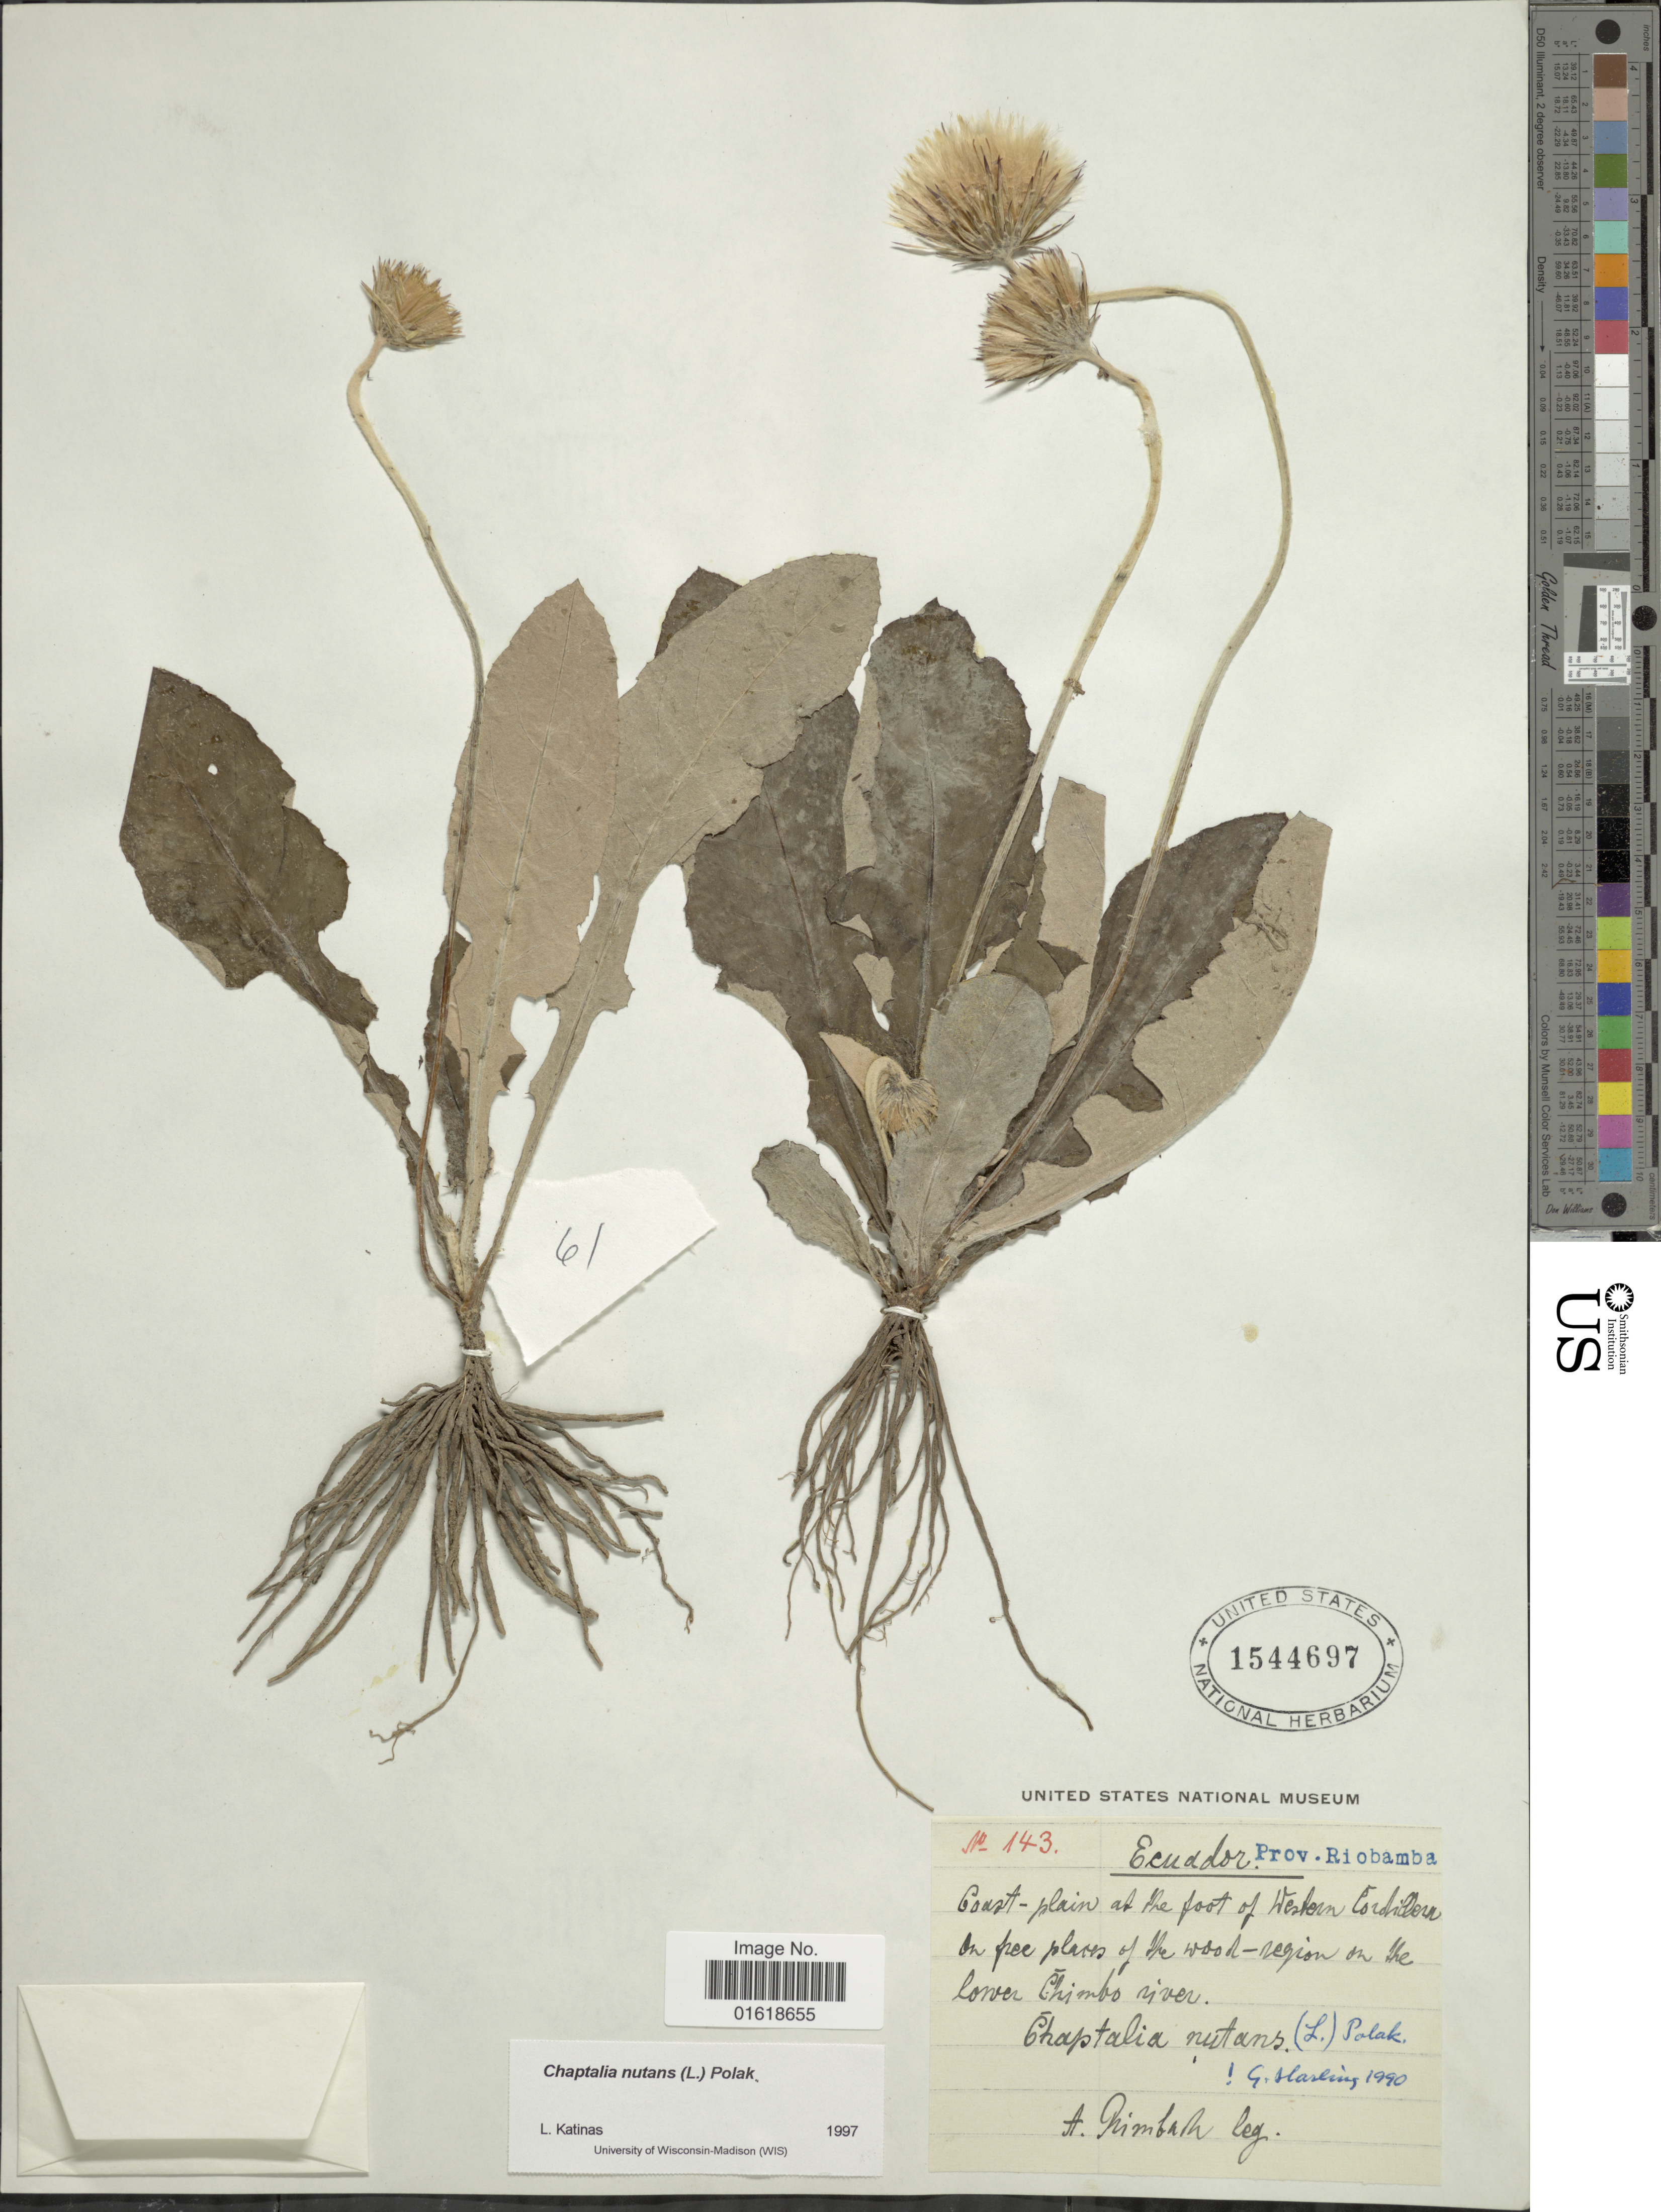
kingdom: Plantae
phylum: Tracheophyta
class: Magnoliopsida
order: Asterales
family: Asteraceae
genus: Chaptalia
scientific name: Chaptalia nutans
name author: (L.) Pol.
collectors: A. Rimbach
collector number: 143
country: Ecuador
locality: Prov. Riobamba. Coast-plain at the foot of Western Cordillera in free places, of the wood-region on the Lower Chimbo river.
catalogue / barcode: US 1544697